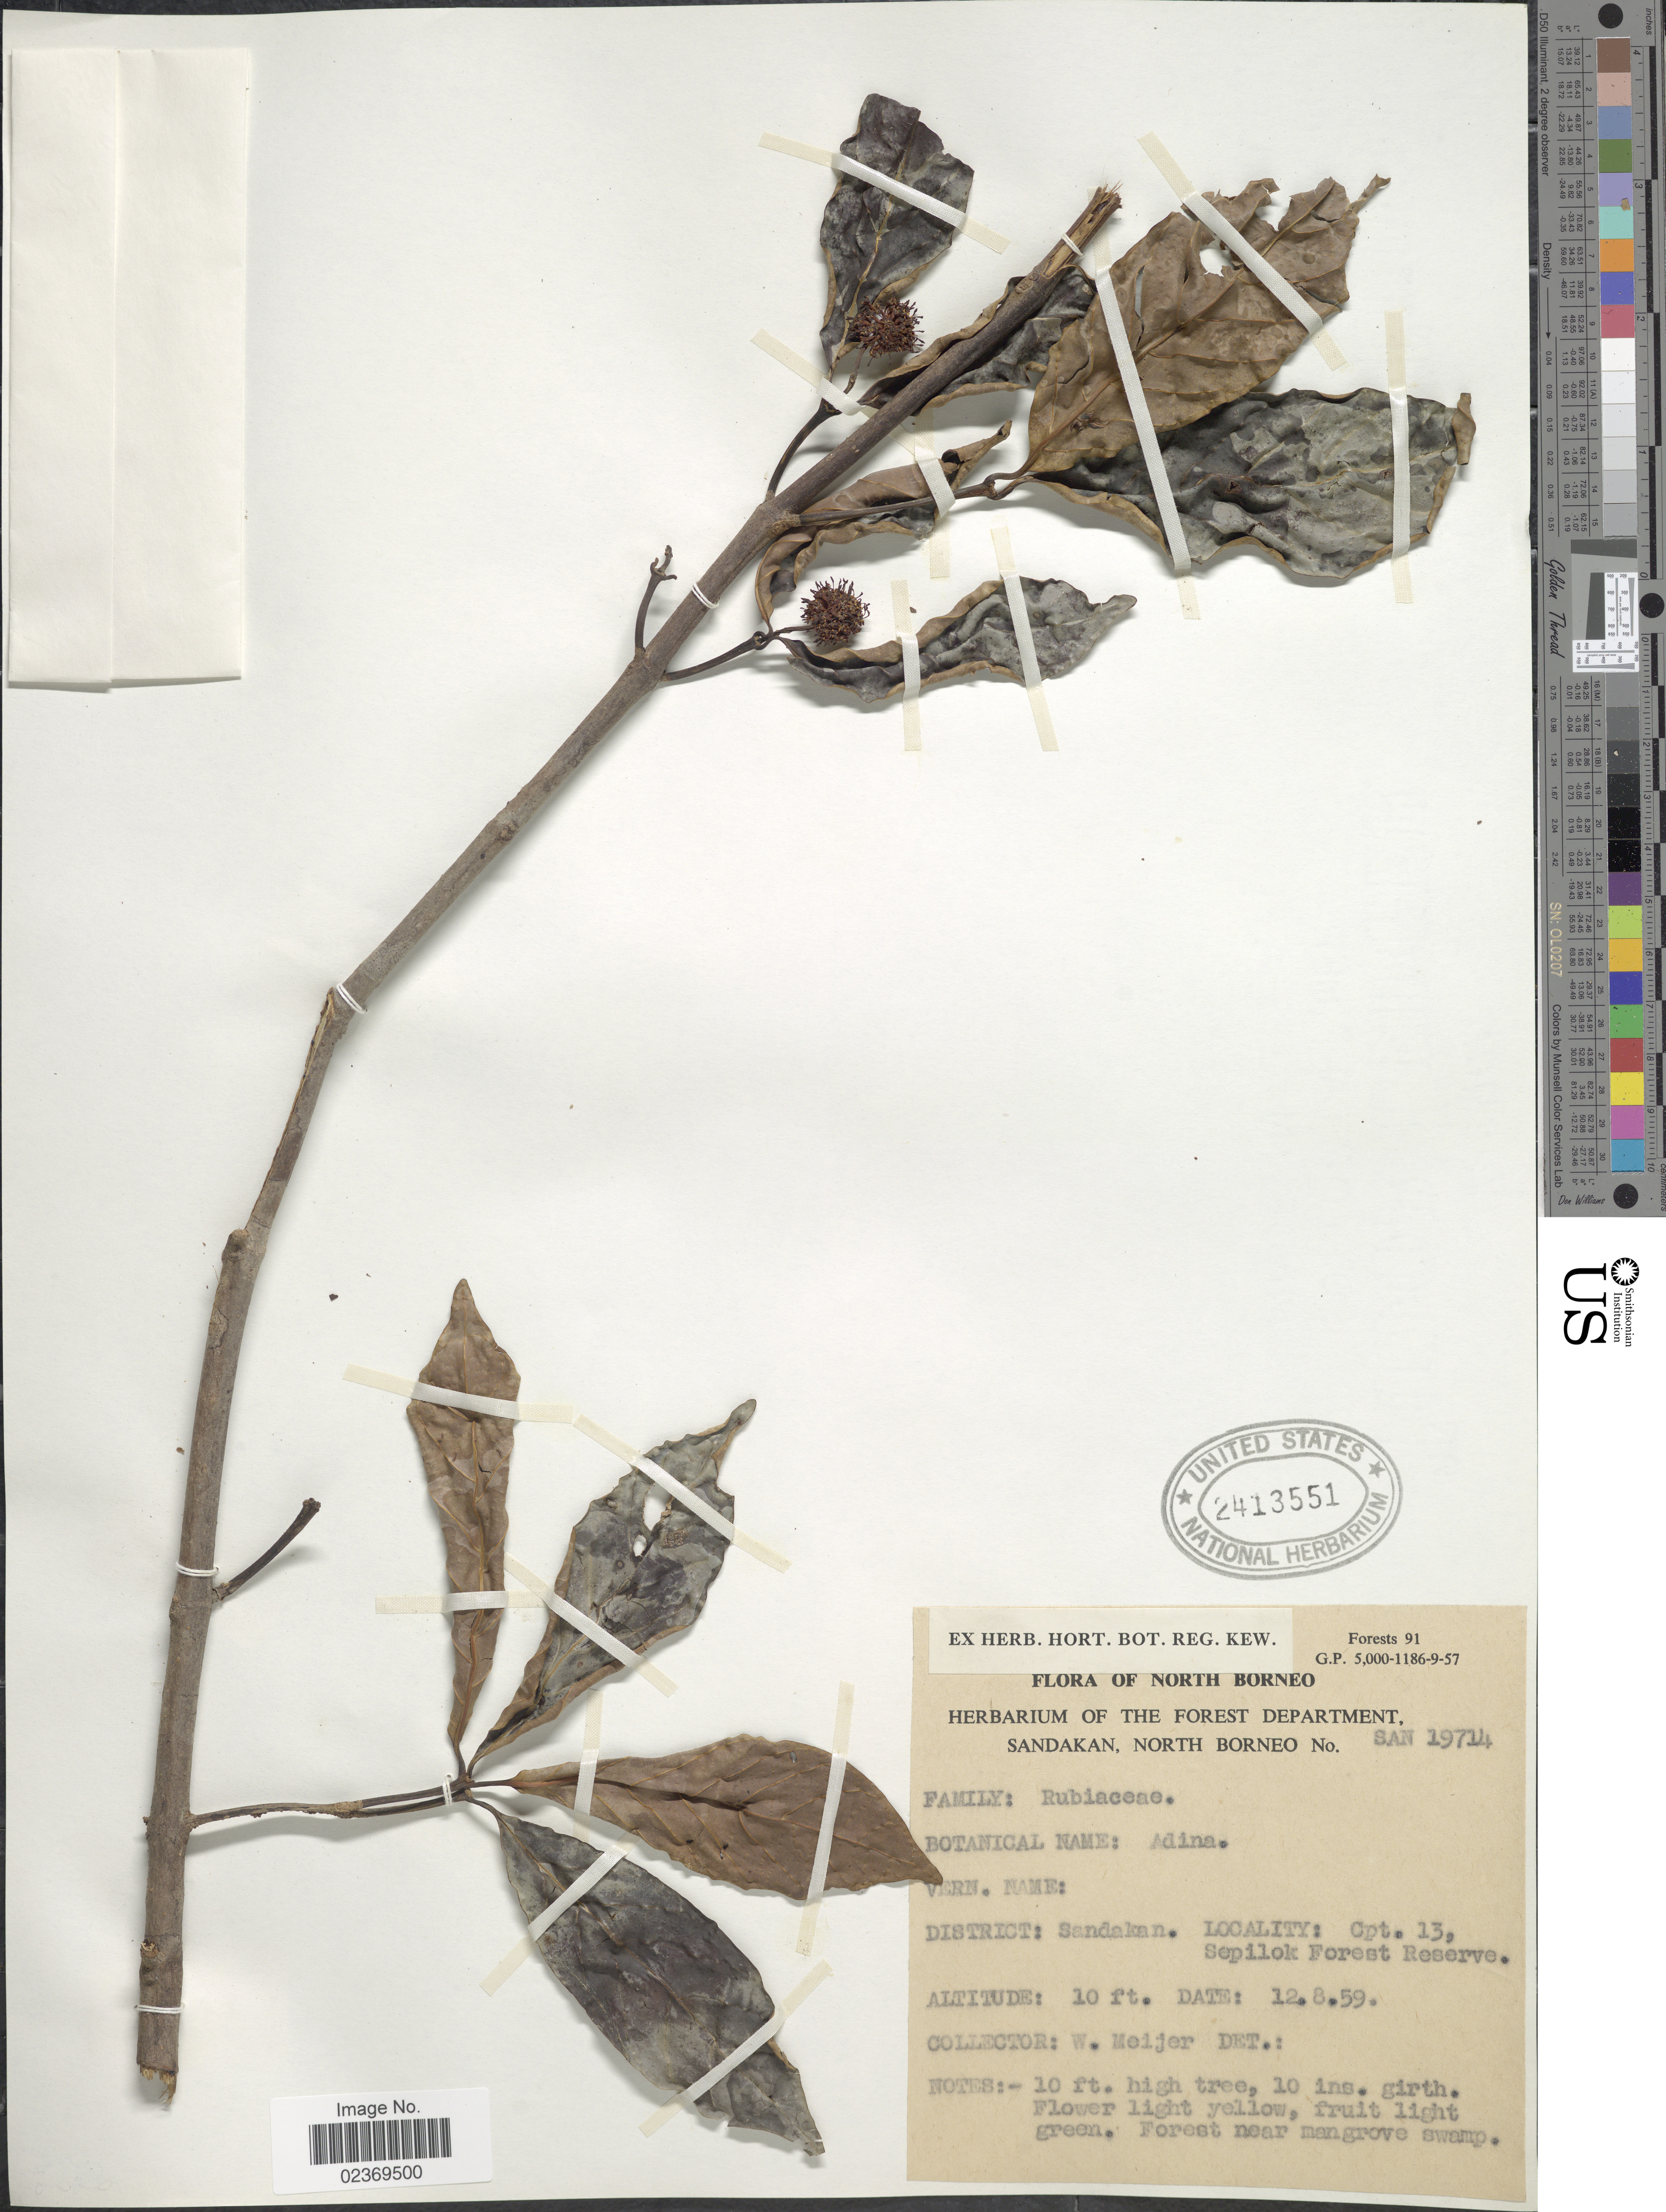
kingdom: Plantae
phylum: Tracheophyta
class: Magnoliopsida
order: Gentianales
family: Rubiaceae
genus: Adina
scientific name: Adina sp.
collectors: W. Meijer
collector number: SAN 19714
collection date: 1959-08-12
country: Malaysia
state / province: Sabah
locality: North Borneo, Sandakan, Opt. 13, Sepilok Forest Reserve.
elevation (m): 3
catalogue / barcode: US 2413551